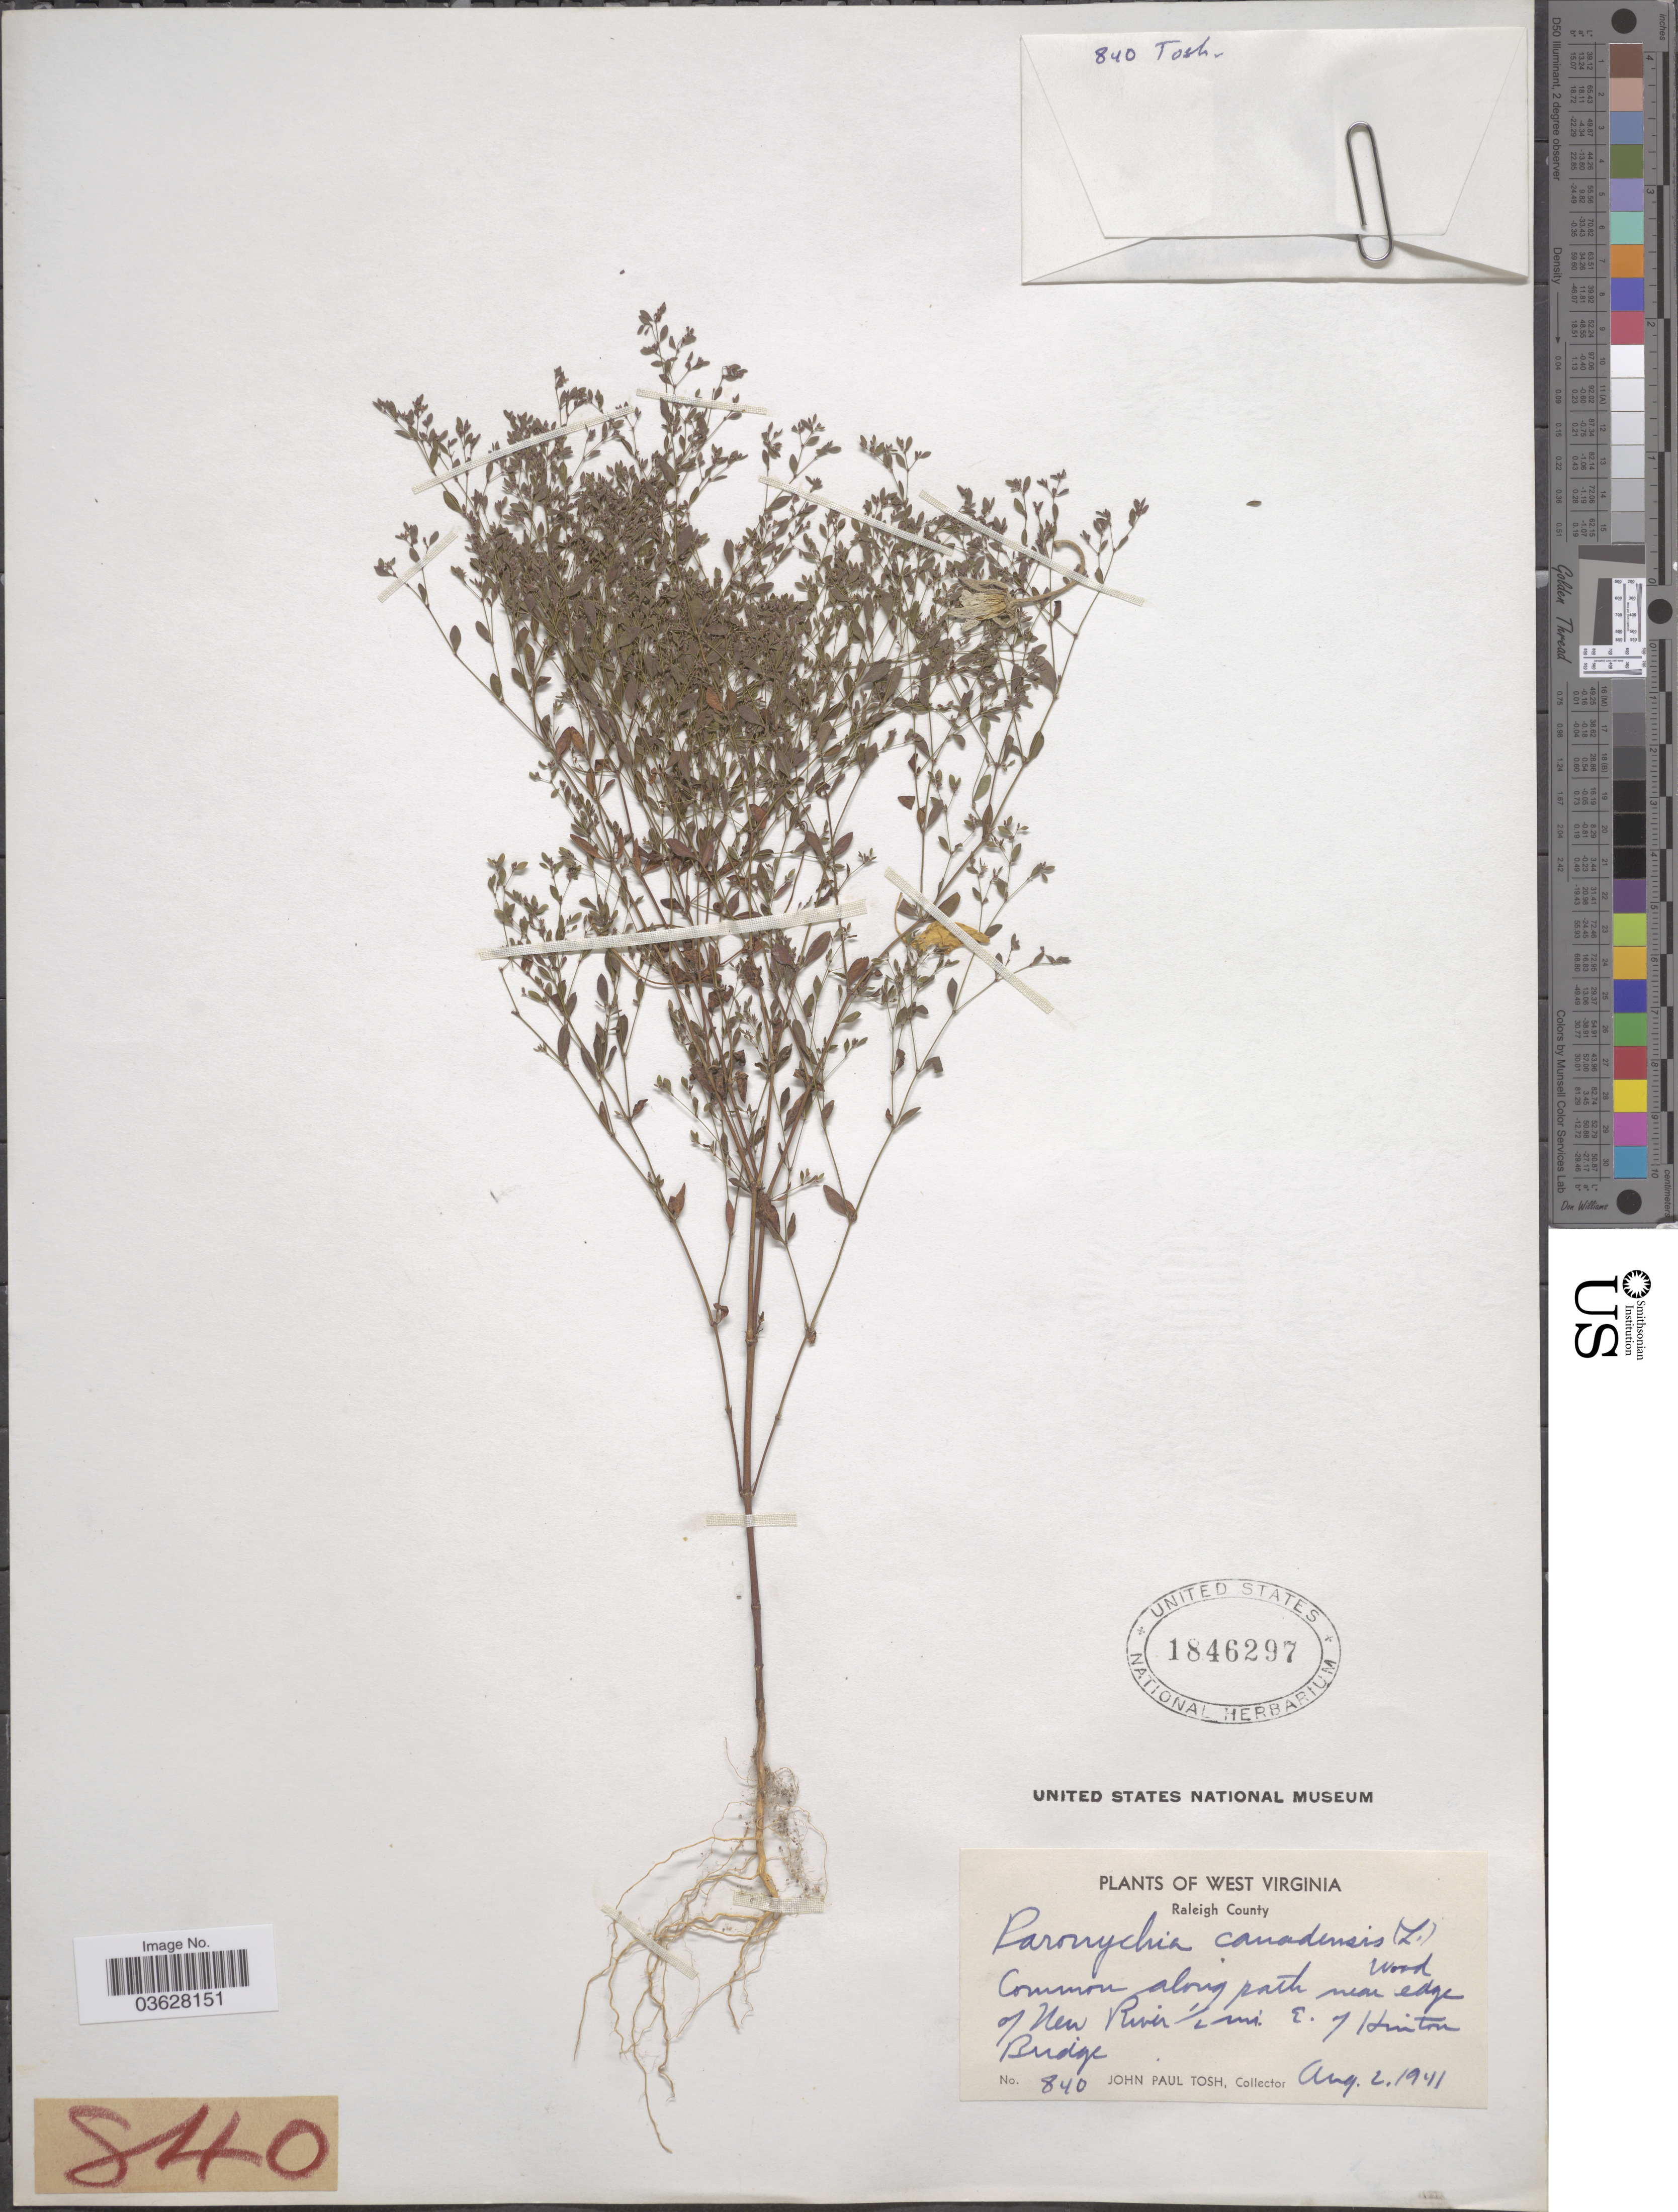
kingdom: Plantae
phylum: Tracheophyta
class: Magnoliopsida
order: Caryophyllales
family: Caryophyllaceae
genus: Paronychia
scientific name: Paronychia sp.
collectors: J. Tosh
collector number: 840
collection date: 1941-08-02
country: United States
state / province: West Virginia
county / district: Raleigh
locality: Raleigh County. Common along path near edge of New River ½ mi. E. of Hinton Bridge.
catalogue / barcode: US 1846297